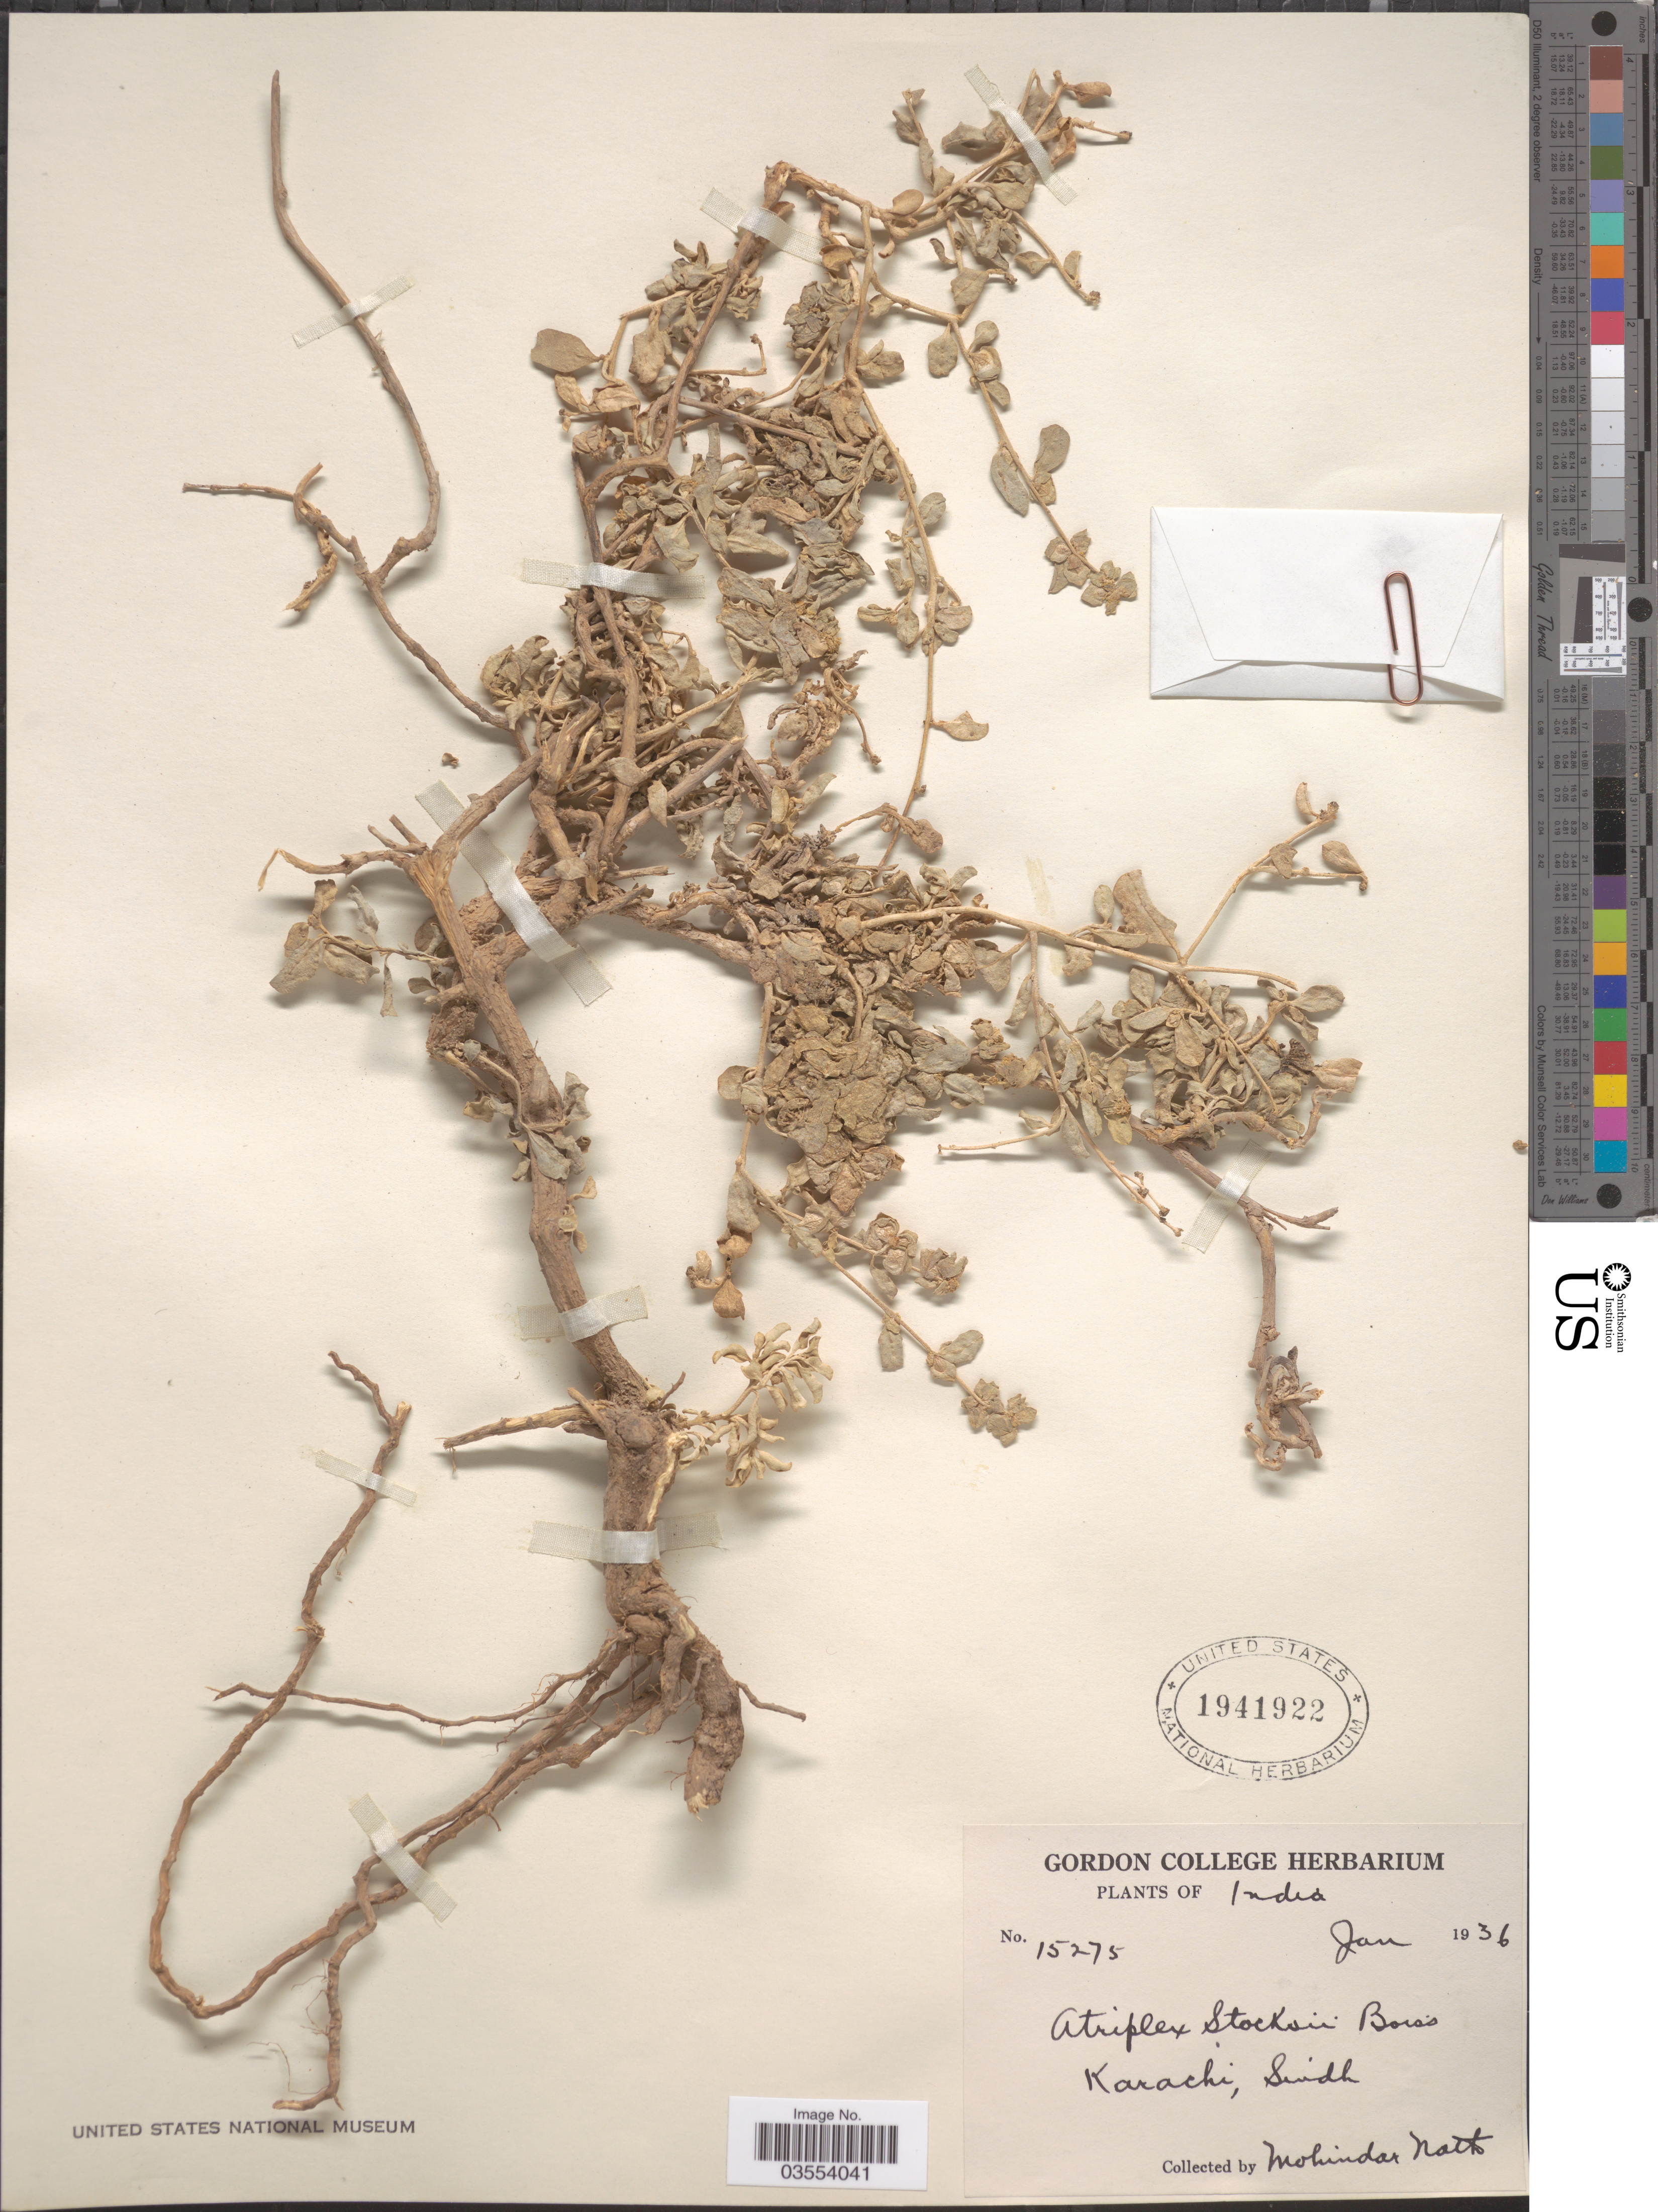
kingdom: Plantae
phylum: Tracheophyta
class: Magnoliopsida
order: Caryophyllales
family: Amaranthaceae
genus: Atriplex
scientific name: Atriplex stocksii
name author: Boiss.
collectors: M. Nath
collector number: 15275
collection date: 1936-01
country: Pakistan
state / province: Sindh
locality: Karachi, Sindh.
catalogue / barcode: US 1941922